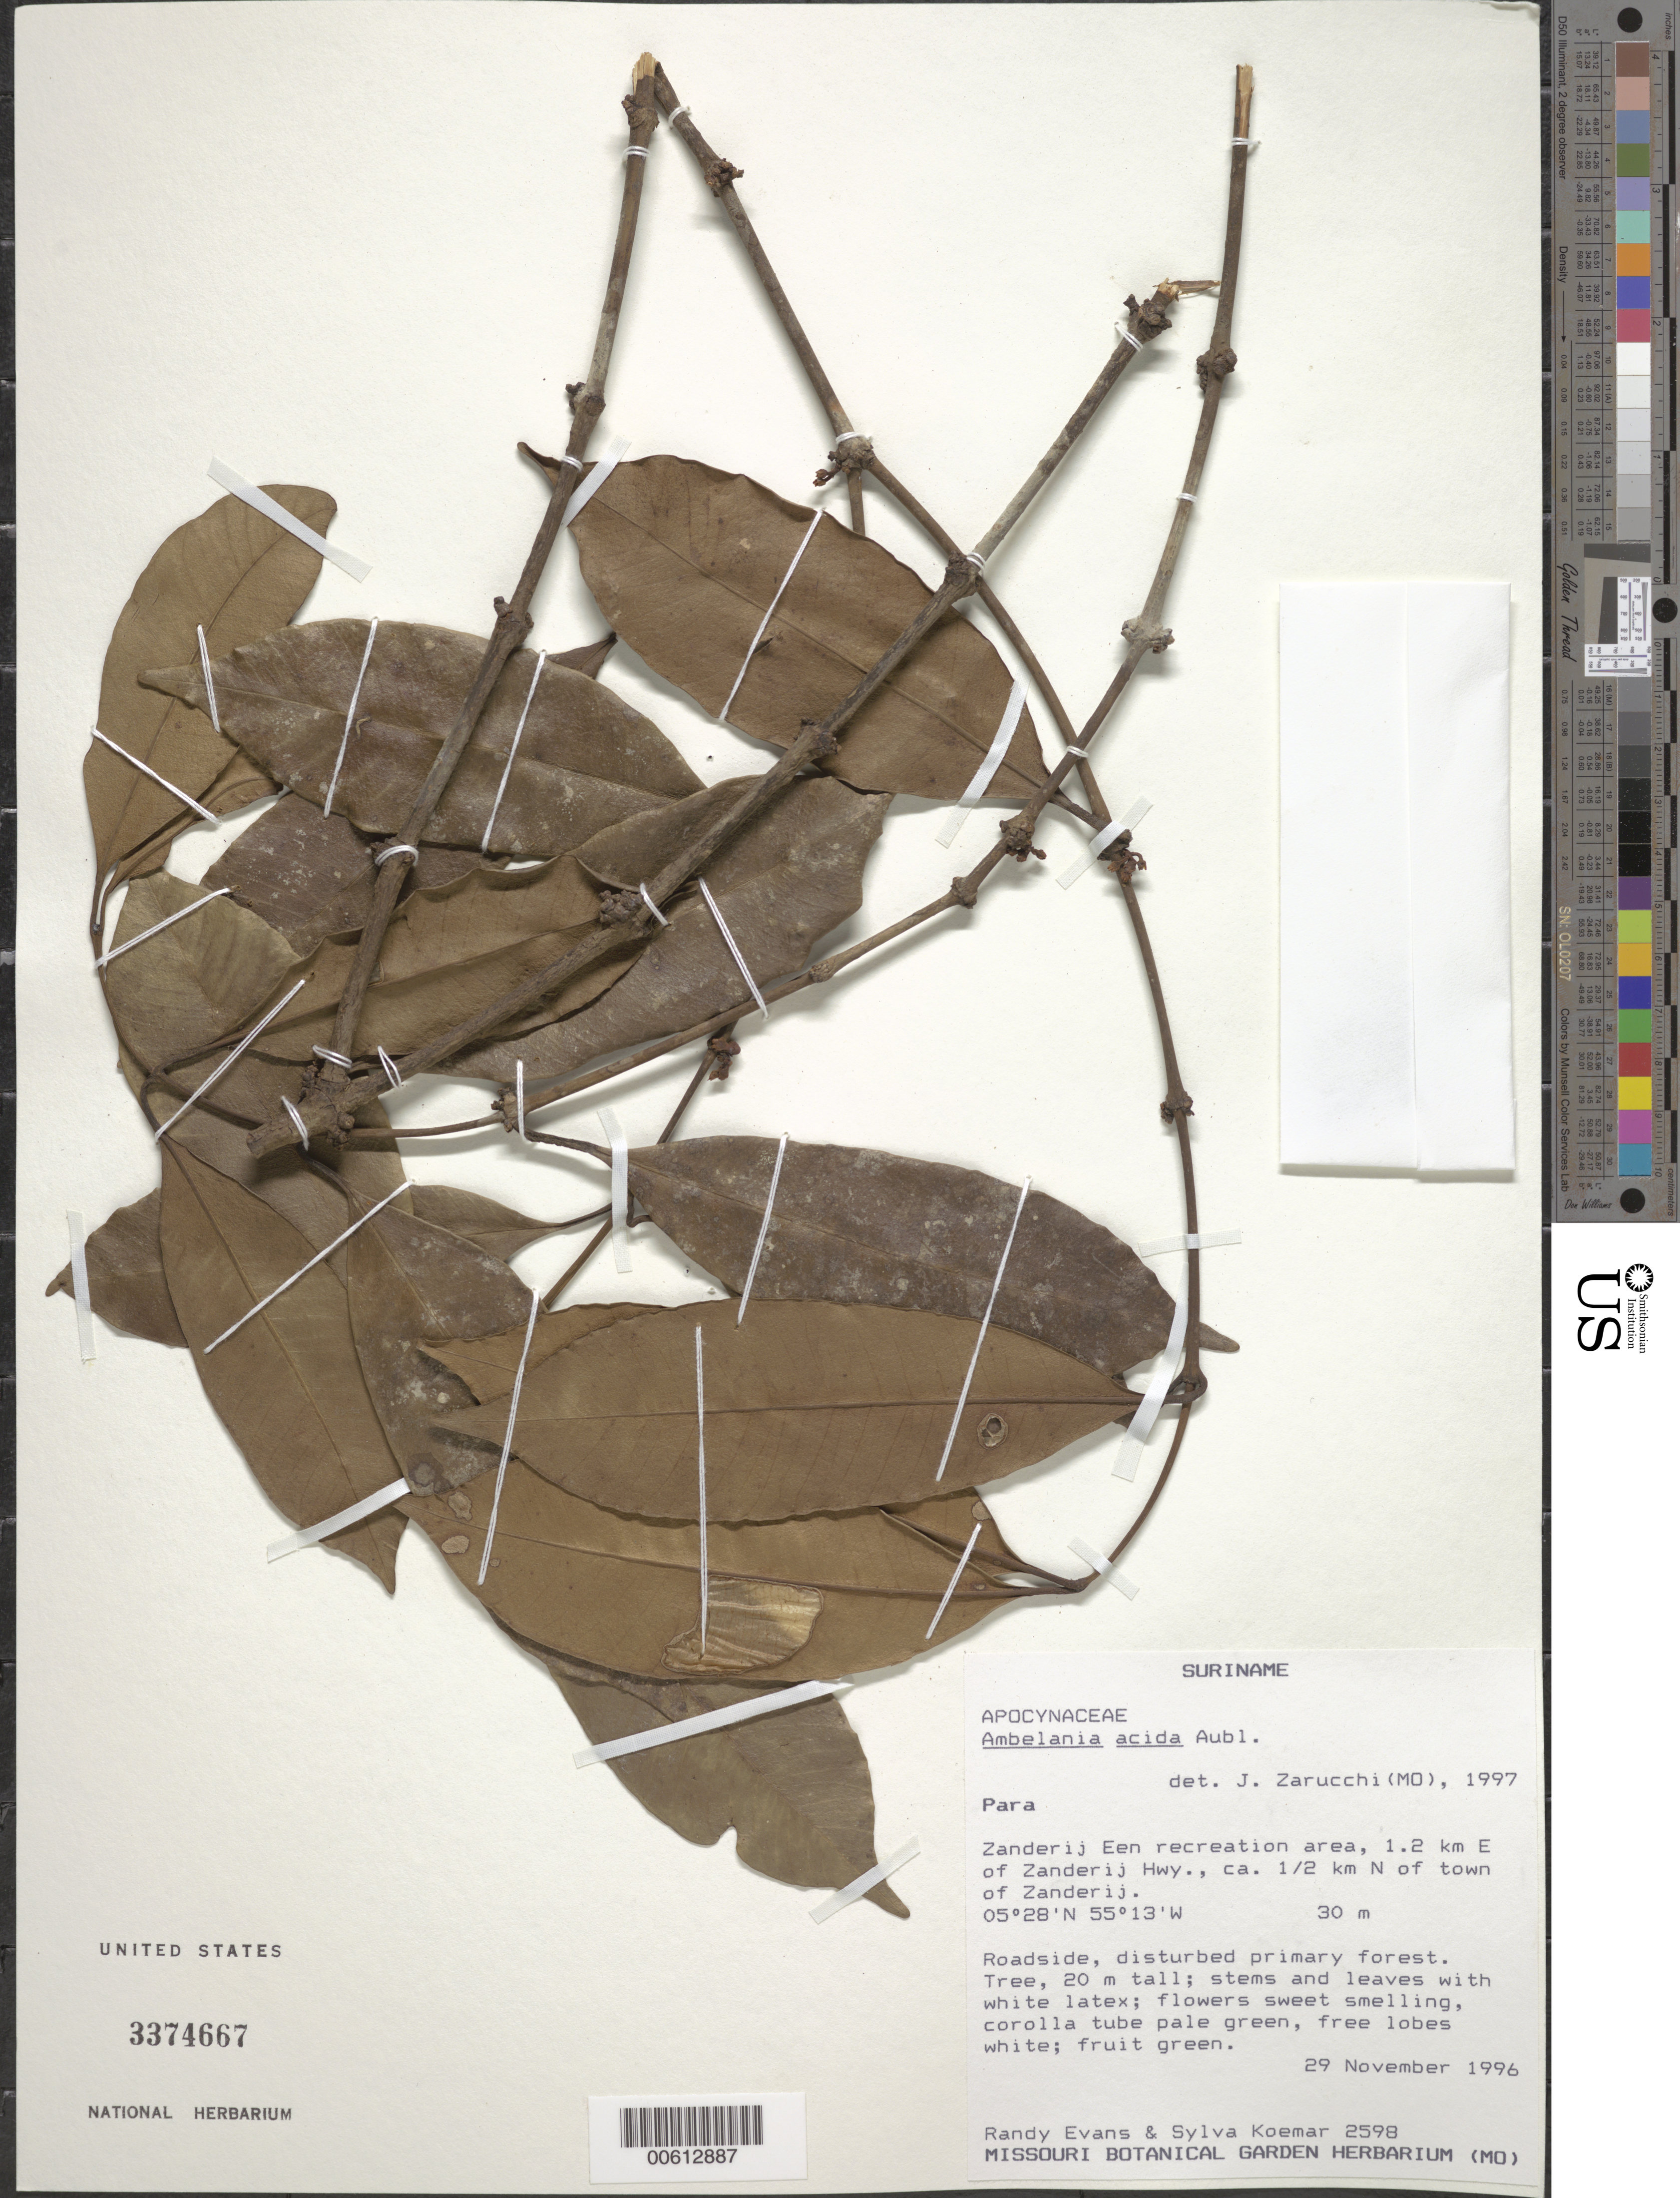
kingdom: Plantae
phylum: Tracheophyta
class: Magnoliopsida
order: Gentianales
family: Apocynaceae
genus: Ambelania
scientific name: Ambelania acida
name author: Aubl.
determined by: Zarucchi, J. L.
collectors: R. Evans & S. Koemar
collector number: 2598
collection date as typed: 29-Nov-96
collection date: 1996-11-29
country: Suriname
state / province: Para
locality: Zanderij, recreation area, 1.2 km E of Zanderij Hwy., 0.5 km N of town of Zanderij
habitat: Roadside, disturbed primary forest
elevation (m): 30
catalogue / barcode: US 3374667